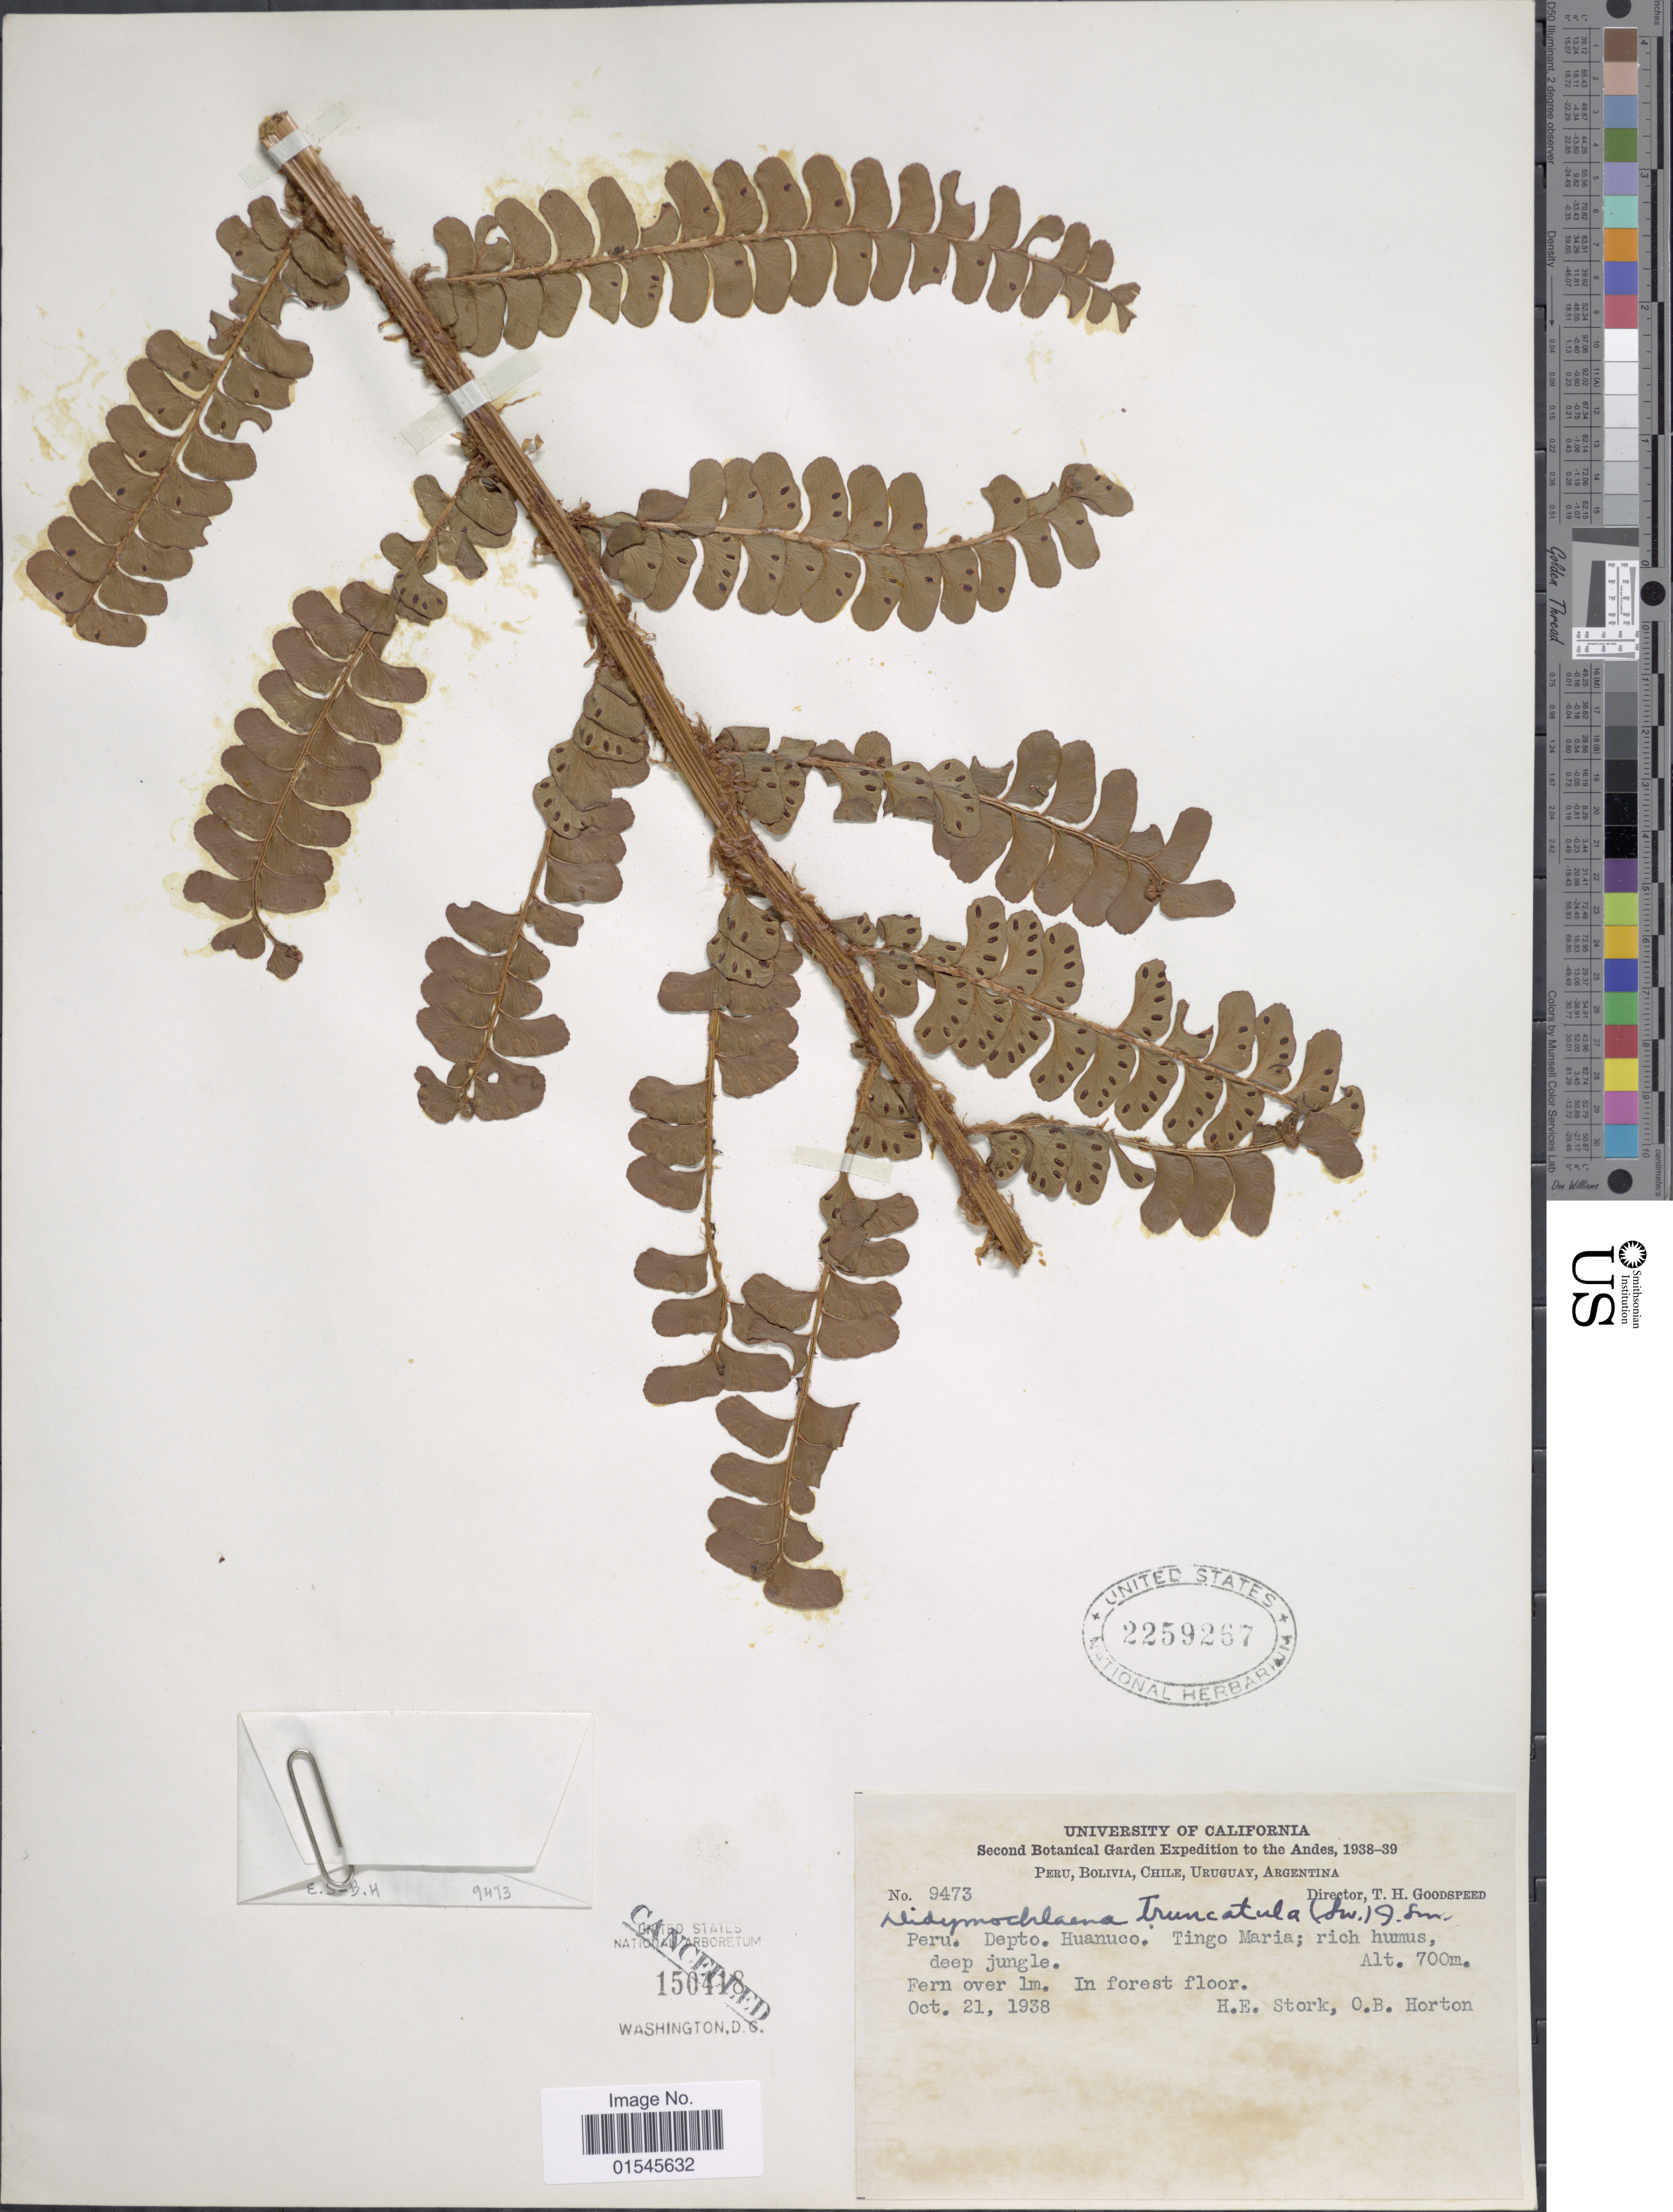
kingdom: Plantae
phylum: Tracheophyta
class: Polypodiopsida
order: Polypodiales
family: Didymochlaenaceae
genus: Didymochlaena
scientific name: Didymochlaena truncatula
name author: (Sw.) J. Sm.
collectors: H. E. Stork & O. B. Horton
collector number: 9473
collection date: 1938-10-21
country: Peru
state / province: Huánuco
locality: Depto. Huanuco, Tingo Maria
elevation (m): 700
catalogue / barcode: US 2259267